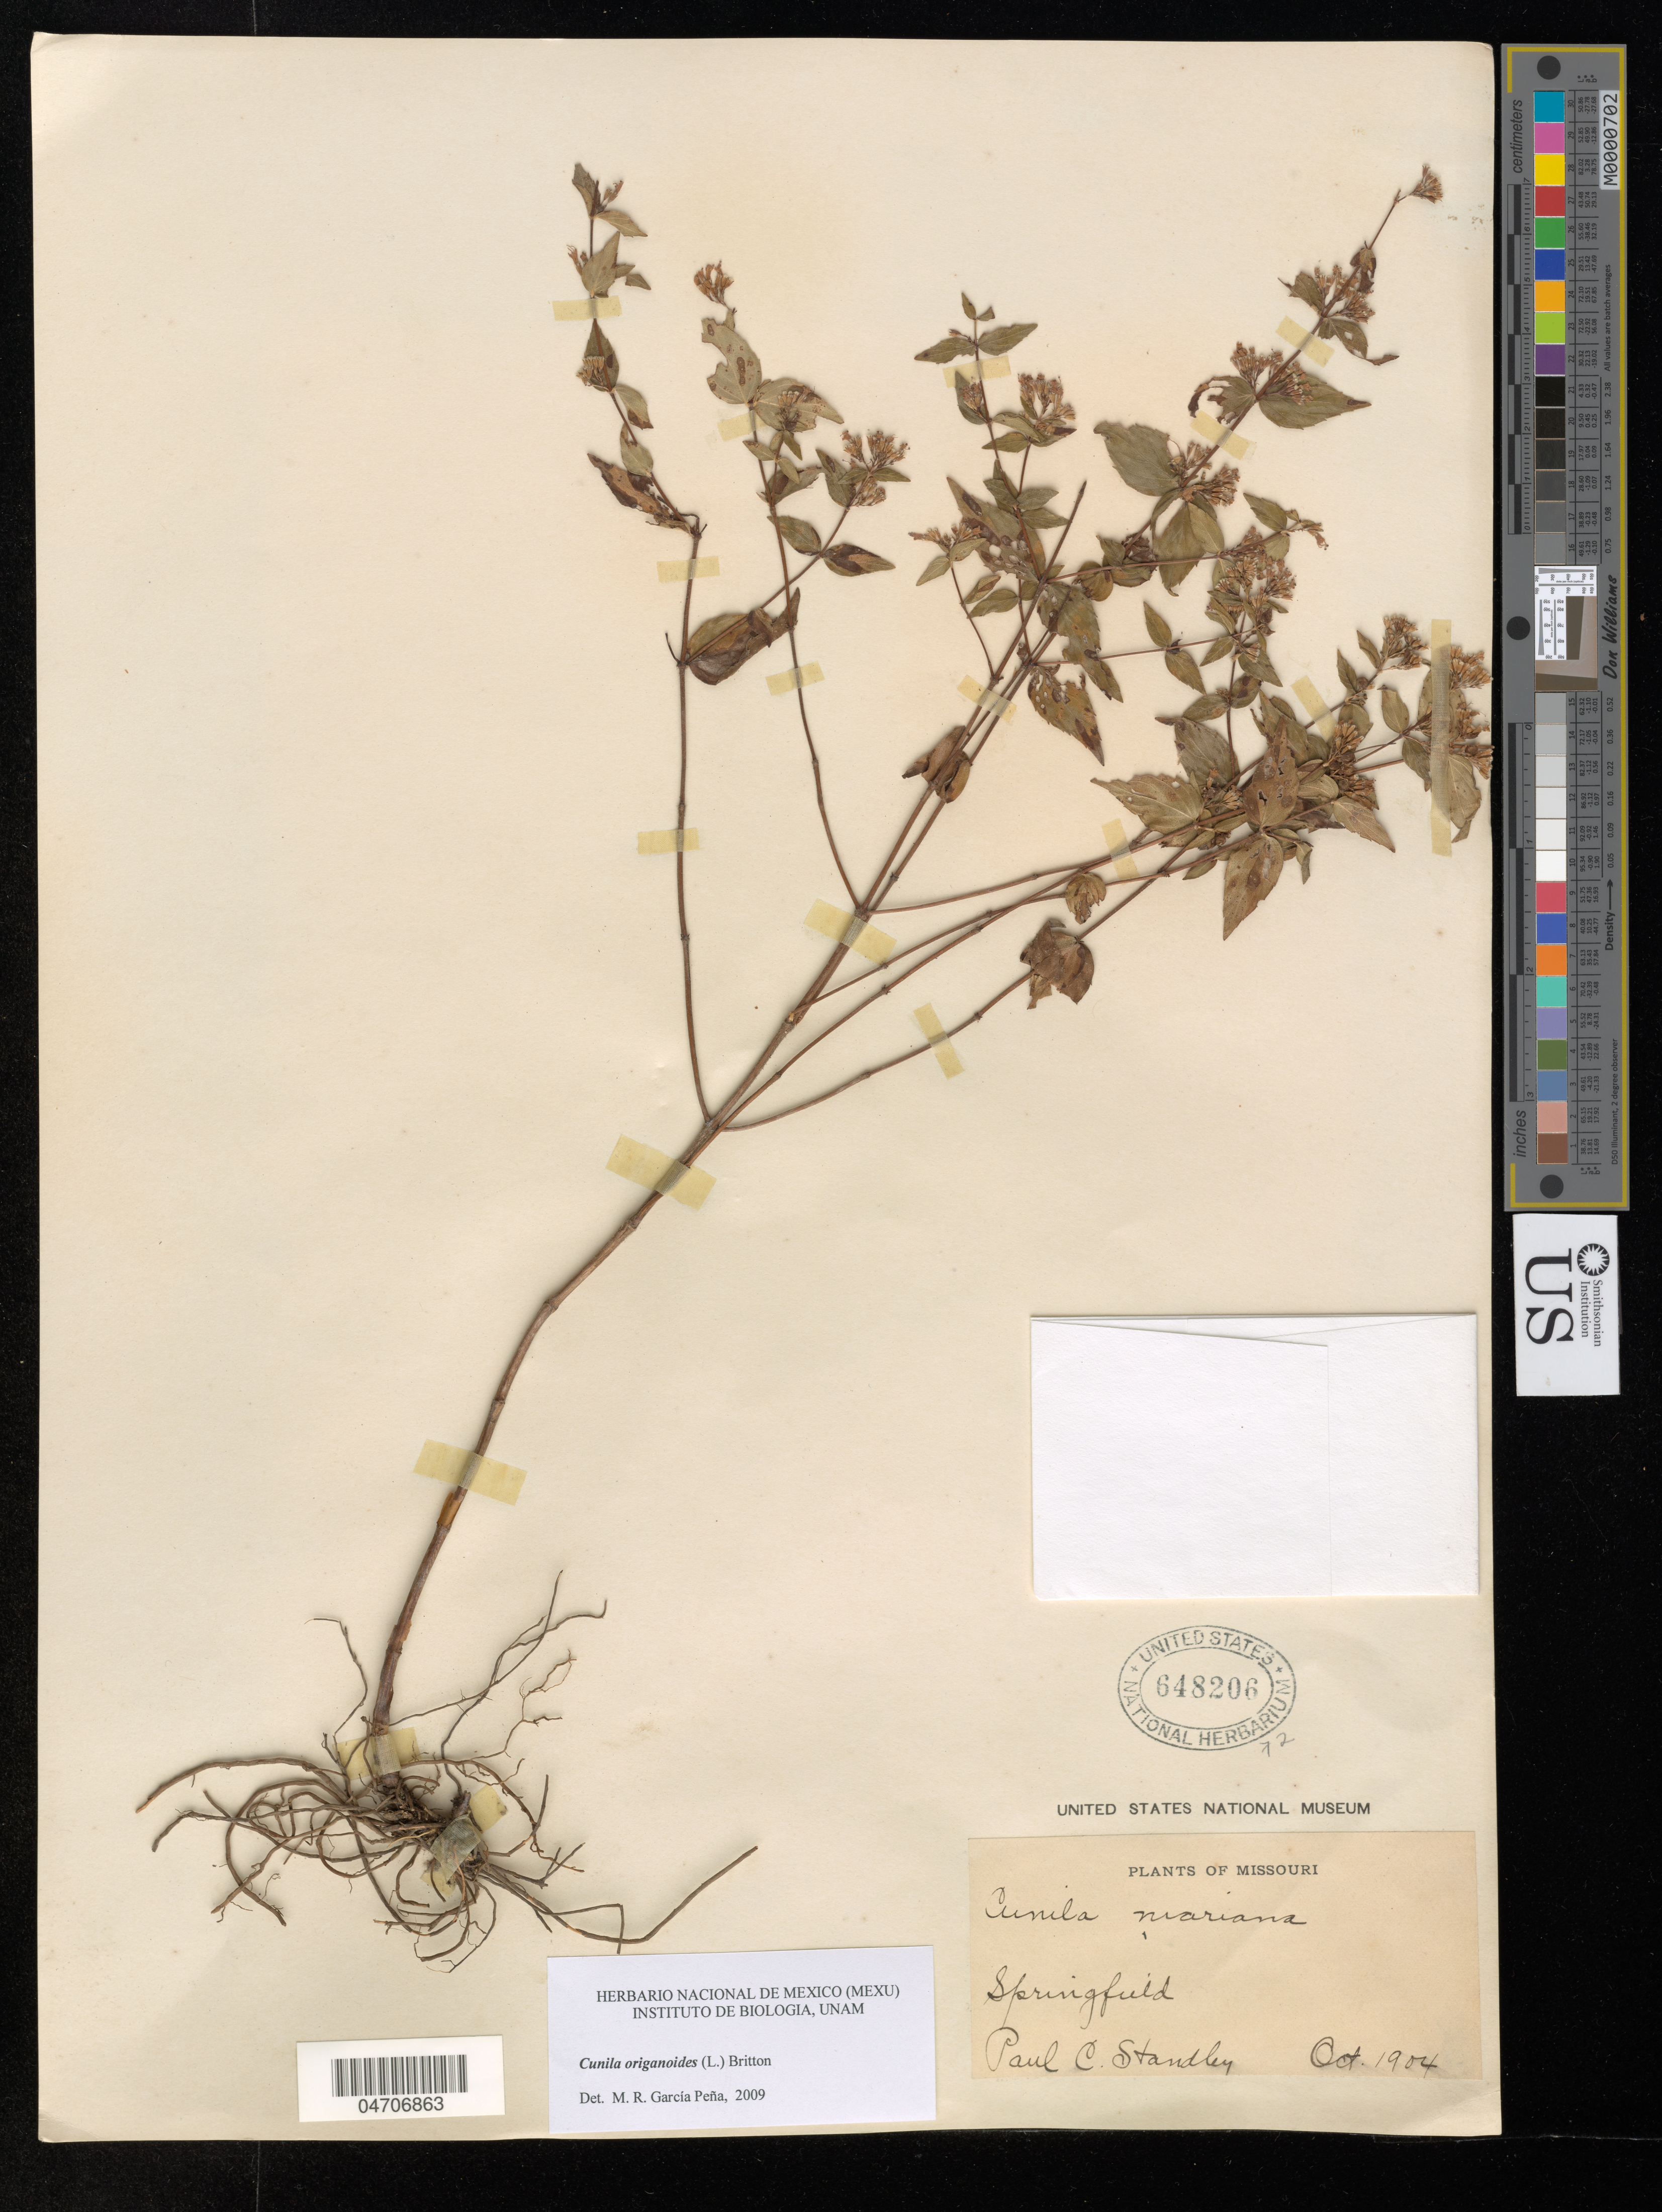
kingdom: Plantae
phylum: Tracheophyta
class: Magnoliopsida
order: Lamiales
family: Lamiaceae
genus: Cunila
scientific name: Cunila origanoides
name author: (L.) Britton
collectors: P. C. Standley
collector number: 72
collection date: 1904-10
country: United States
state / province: Missouri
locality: Springfield.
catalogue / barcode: US 648206